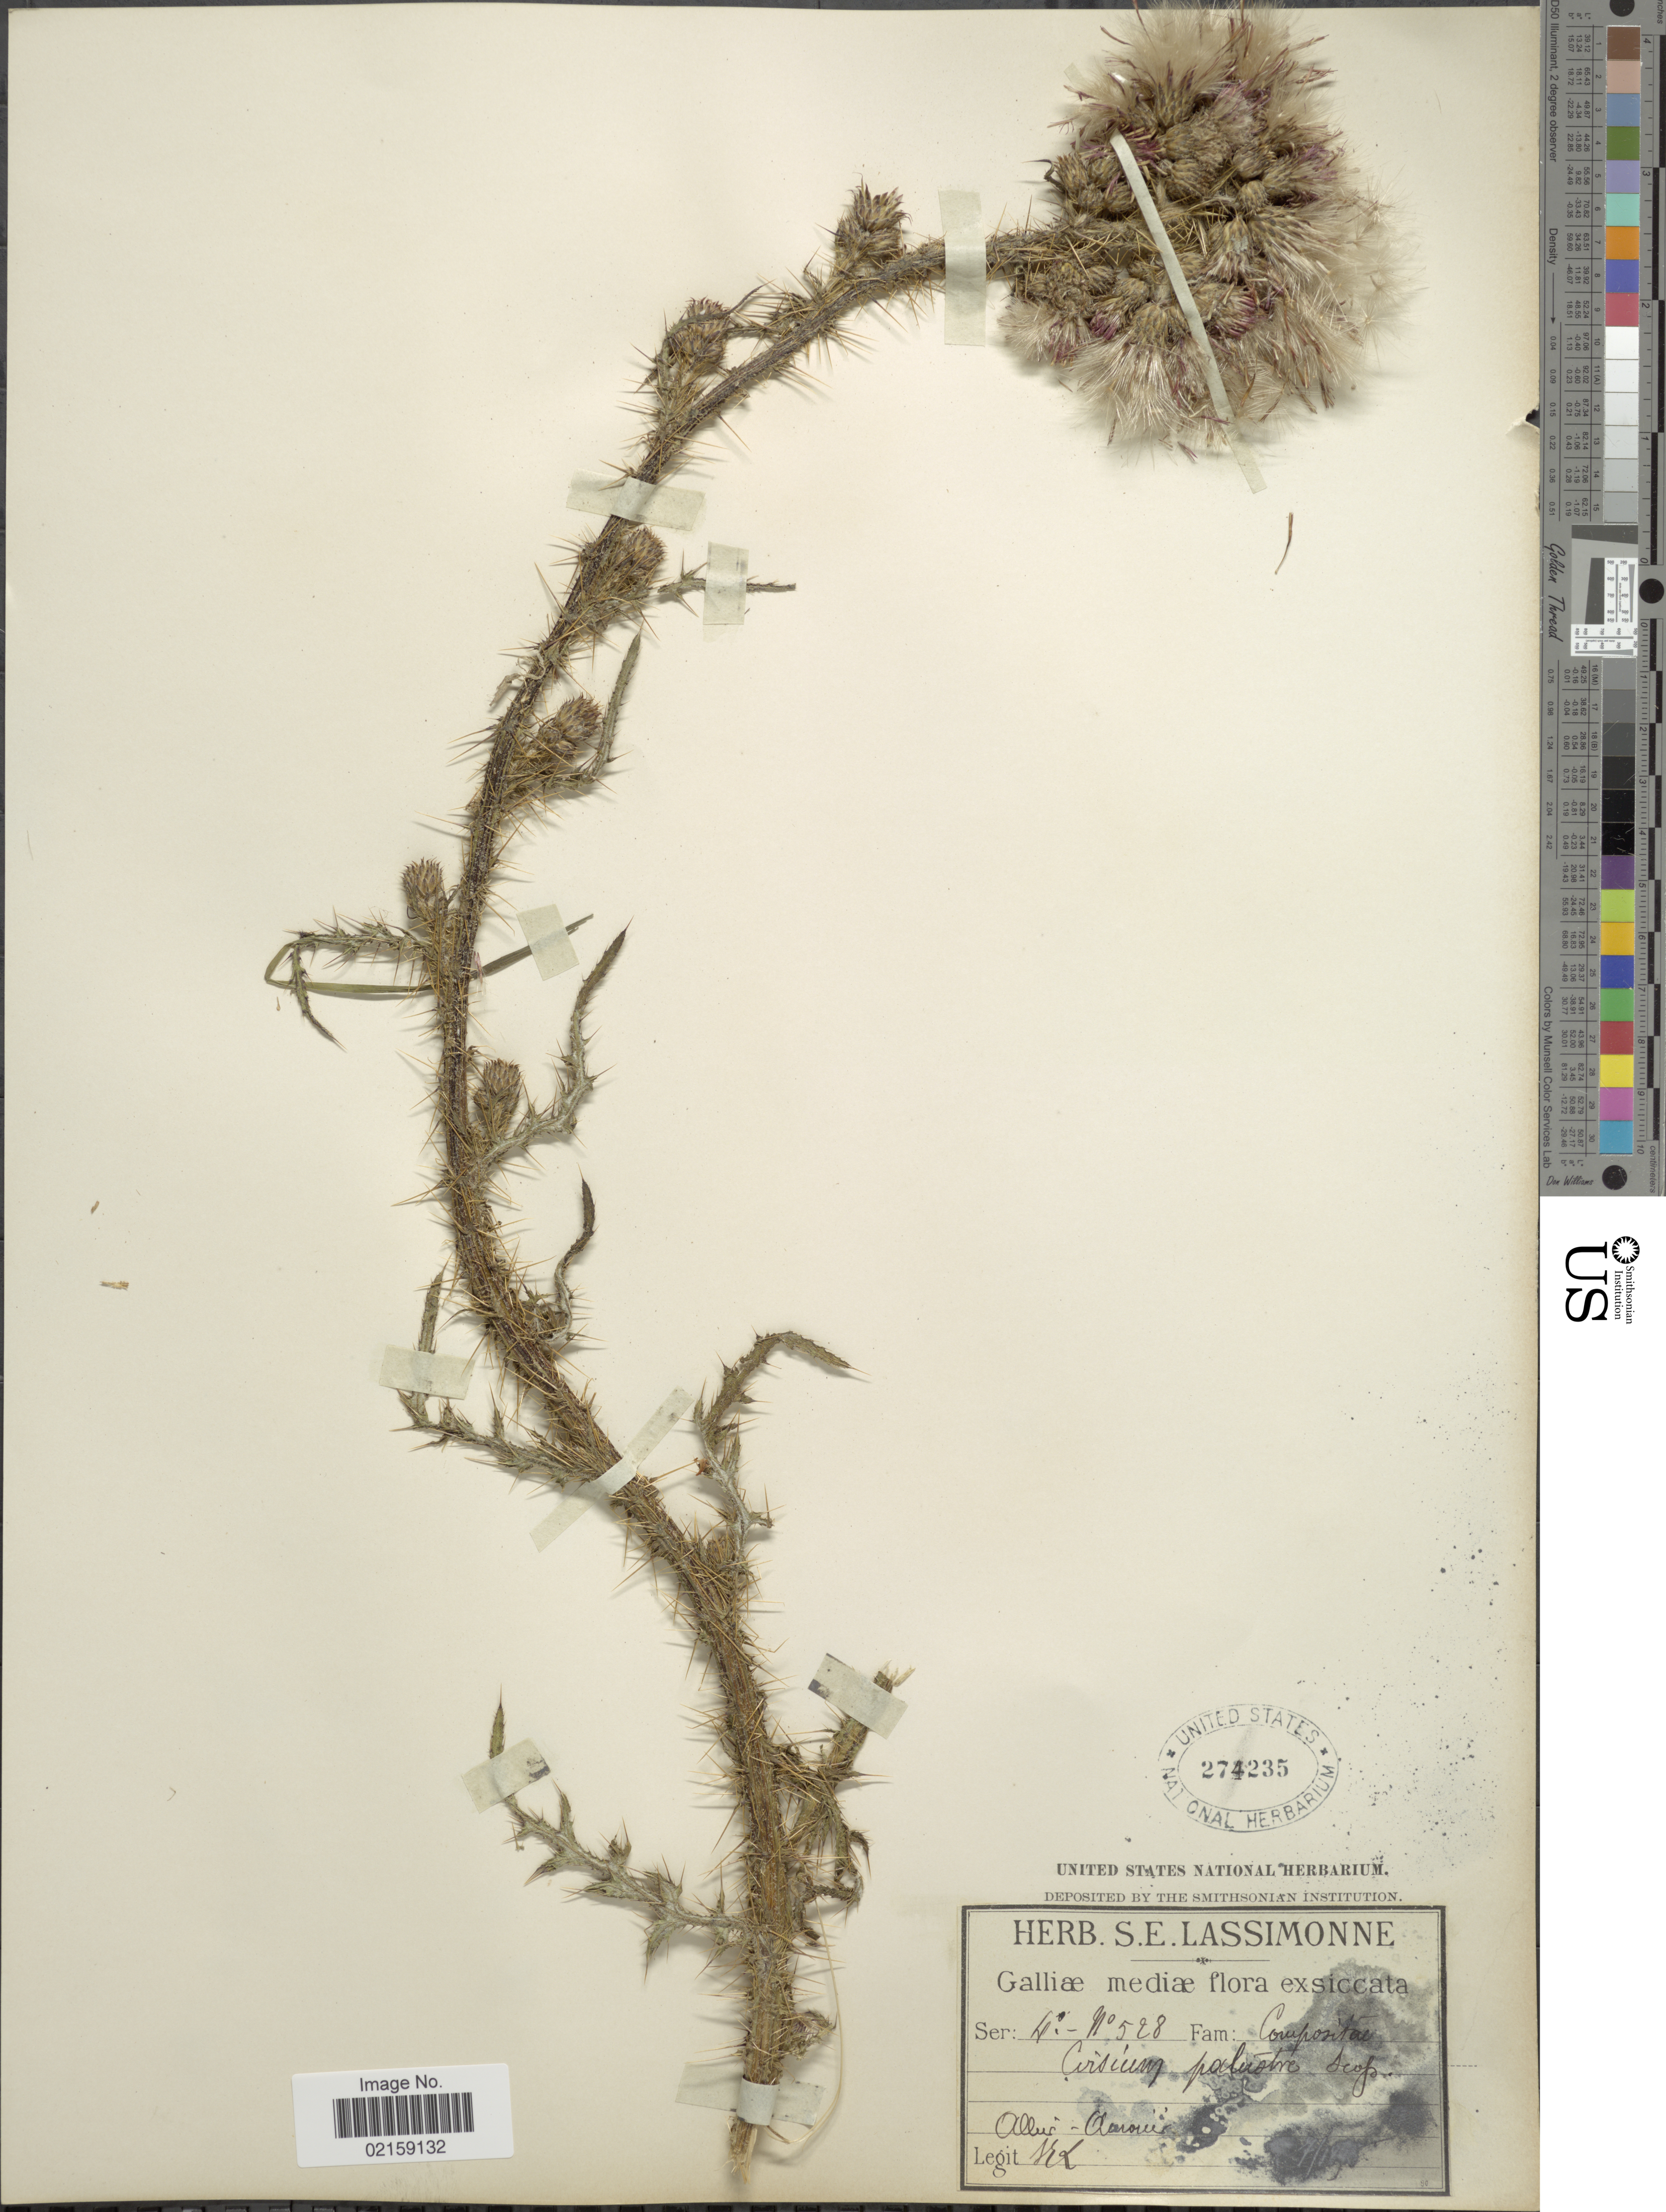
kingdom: Plantae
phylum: Tracheophyta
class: Magnoliopsida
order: Asterales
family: Asteraceae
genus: Cirsium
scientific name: Cirsium palustre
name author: (L.) Coss. ex Scop.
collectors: S. Lassimonne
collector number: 528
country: France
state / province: Auvergne-Rhône-Alpes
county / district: Allier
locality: Allier - Aurouër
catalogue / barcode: US 274235